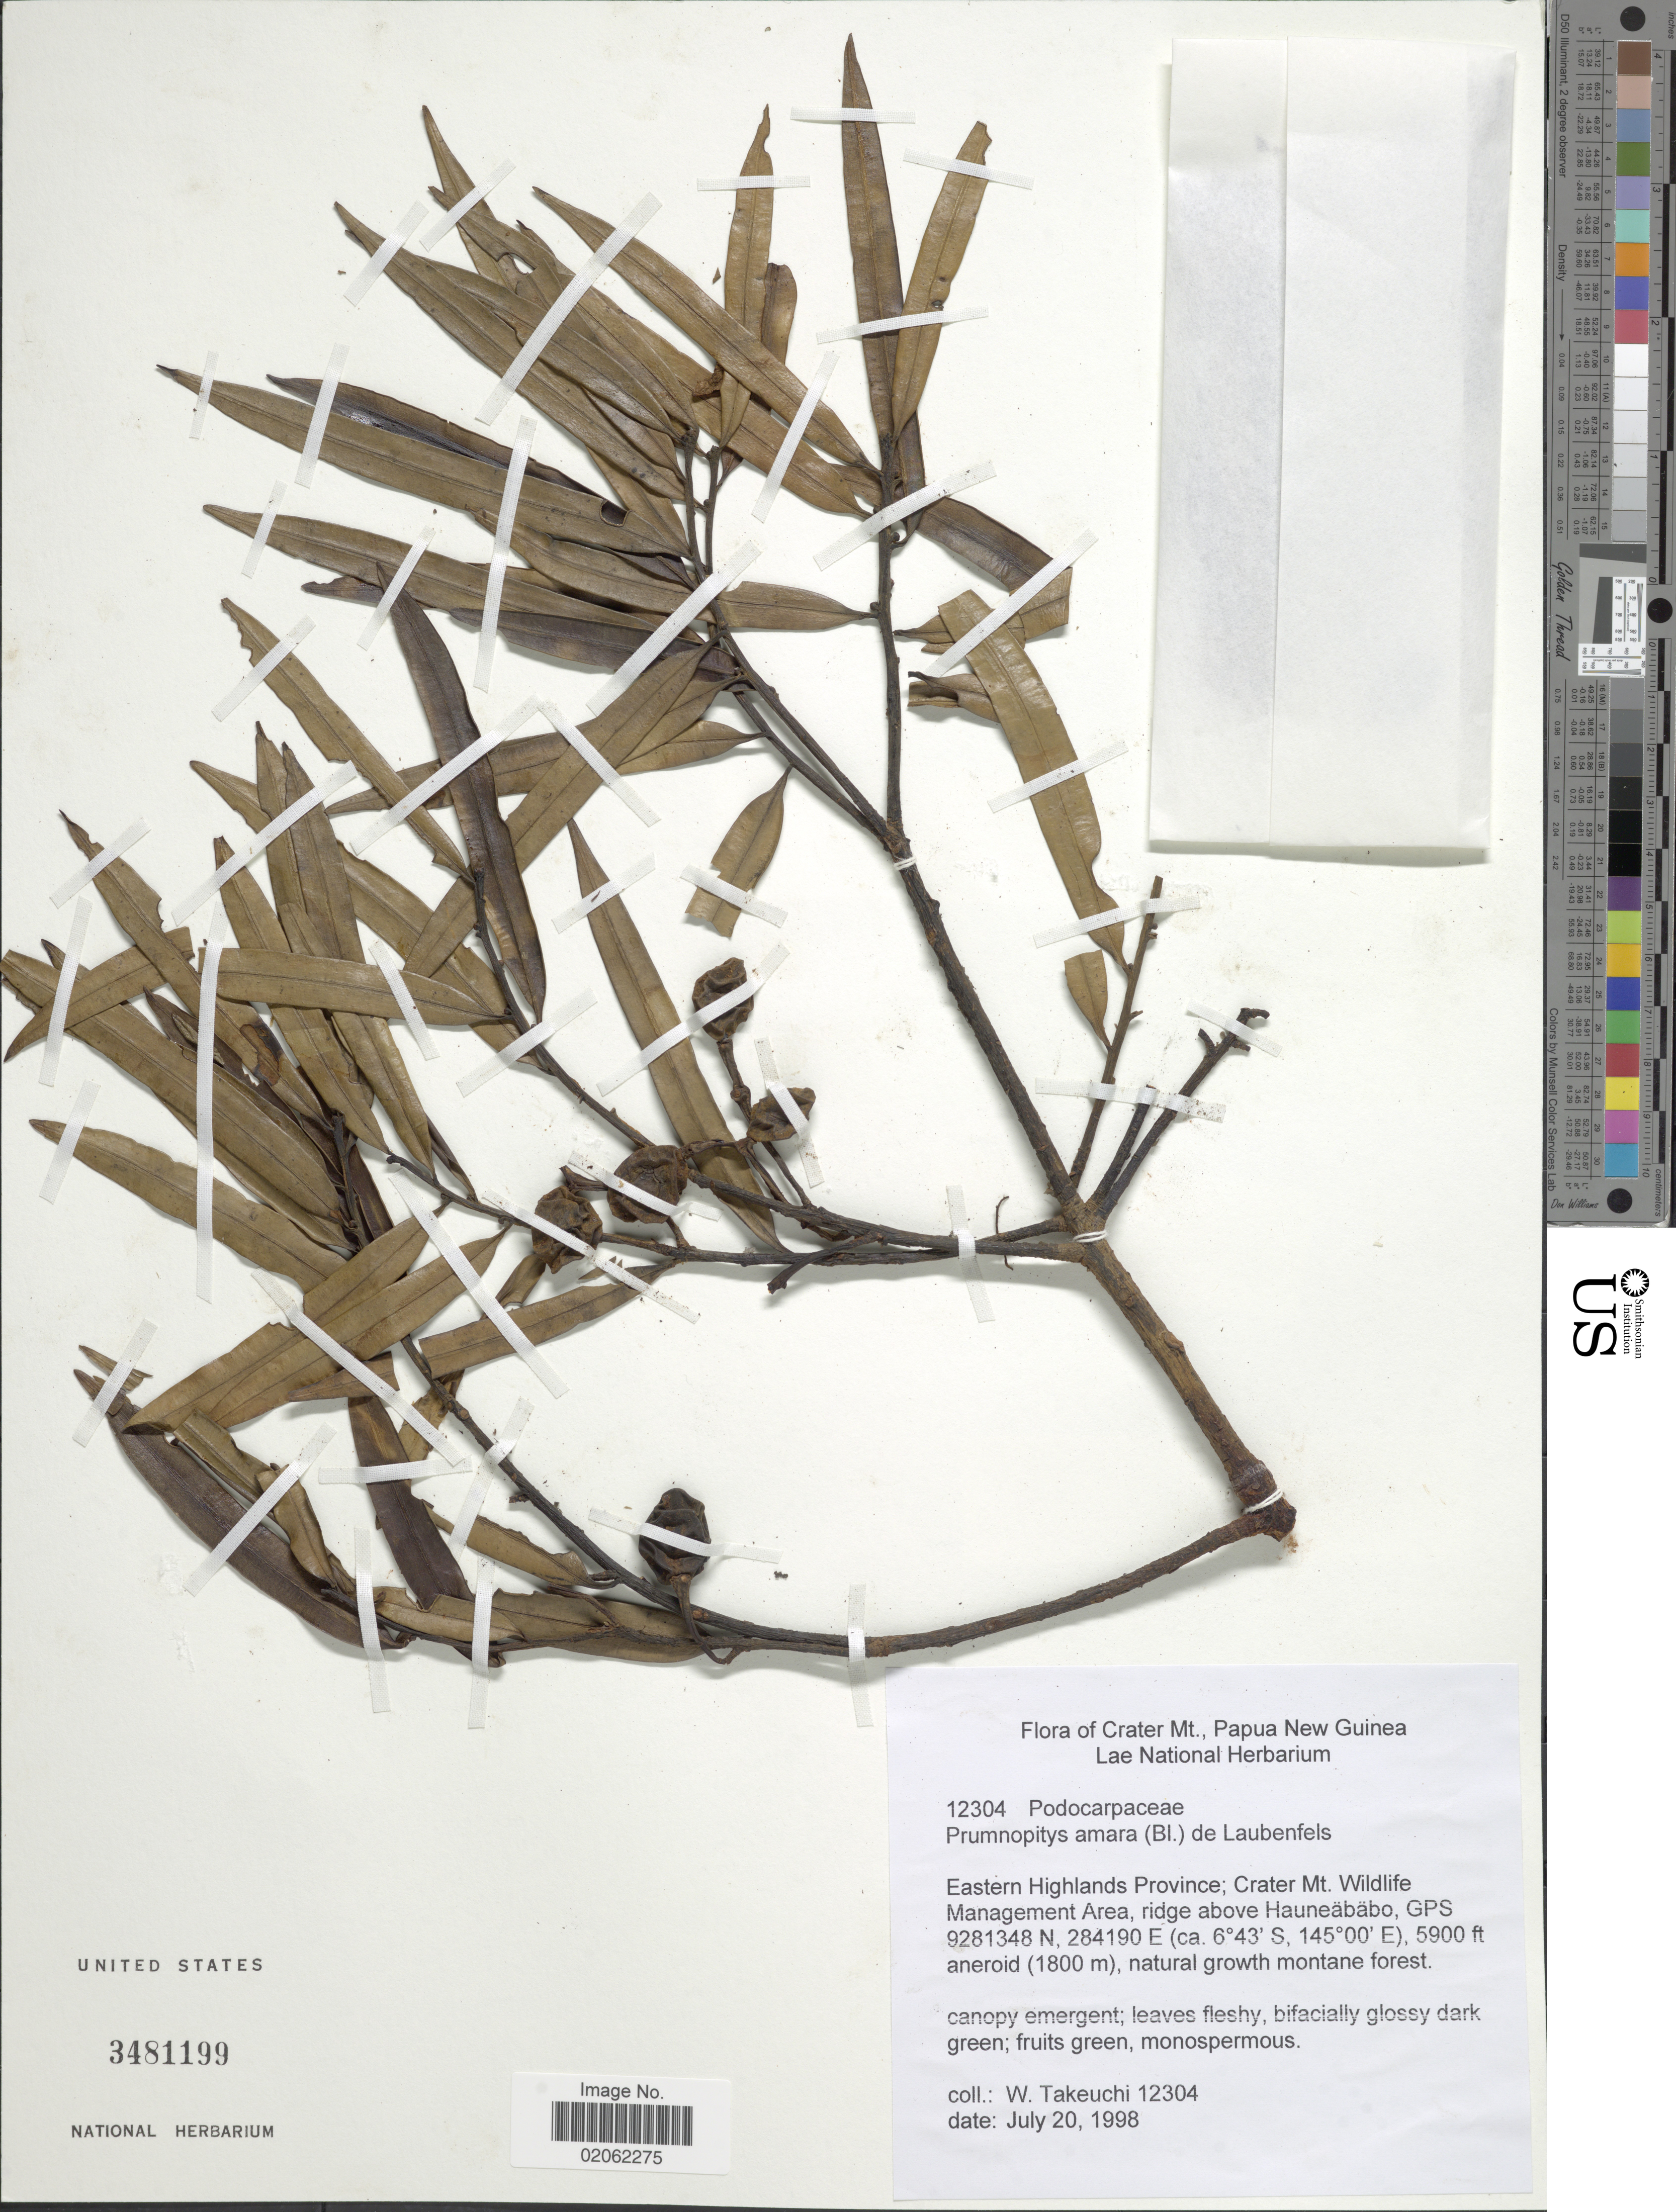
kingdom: Plantae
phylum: Tracheophyta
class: Pinopsida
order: Pinales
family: Podocarpaceae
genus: Prumnopitys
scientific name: Prumnopitys amara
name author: (Blume) de Laub.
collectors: W. Takeuchi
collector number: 12304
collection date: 1998-07-20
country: Papua New Guinea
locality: Crater Mt, Eastern Highlands Province; Crater Mt Wildlife Management Area, ridge above Hauneäbäbo, GPS 9281348 N, 284190 E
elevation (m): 1798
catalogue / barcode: US 3481199